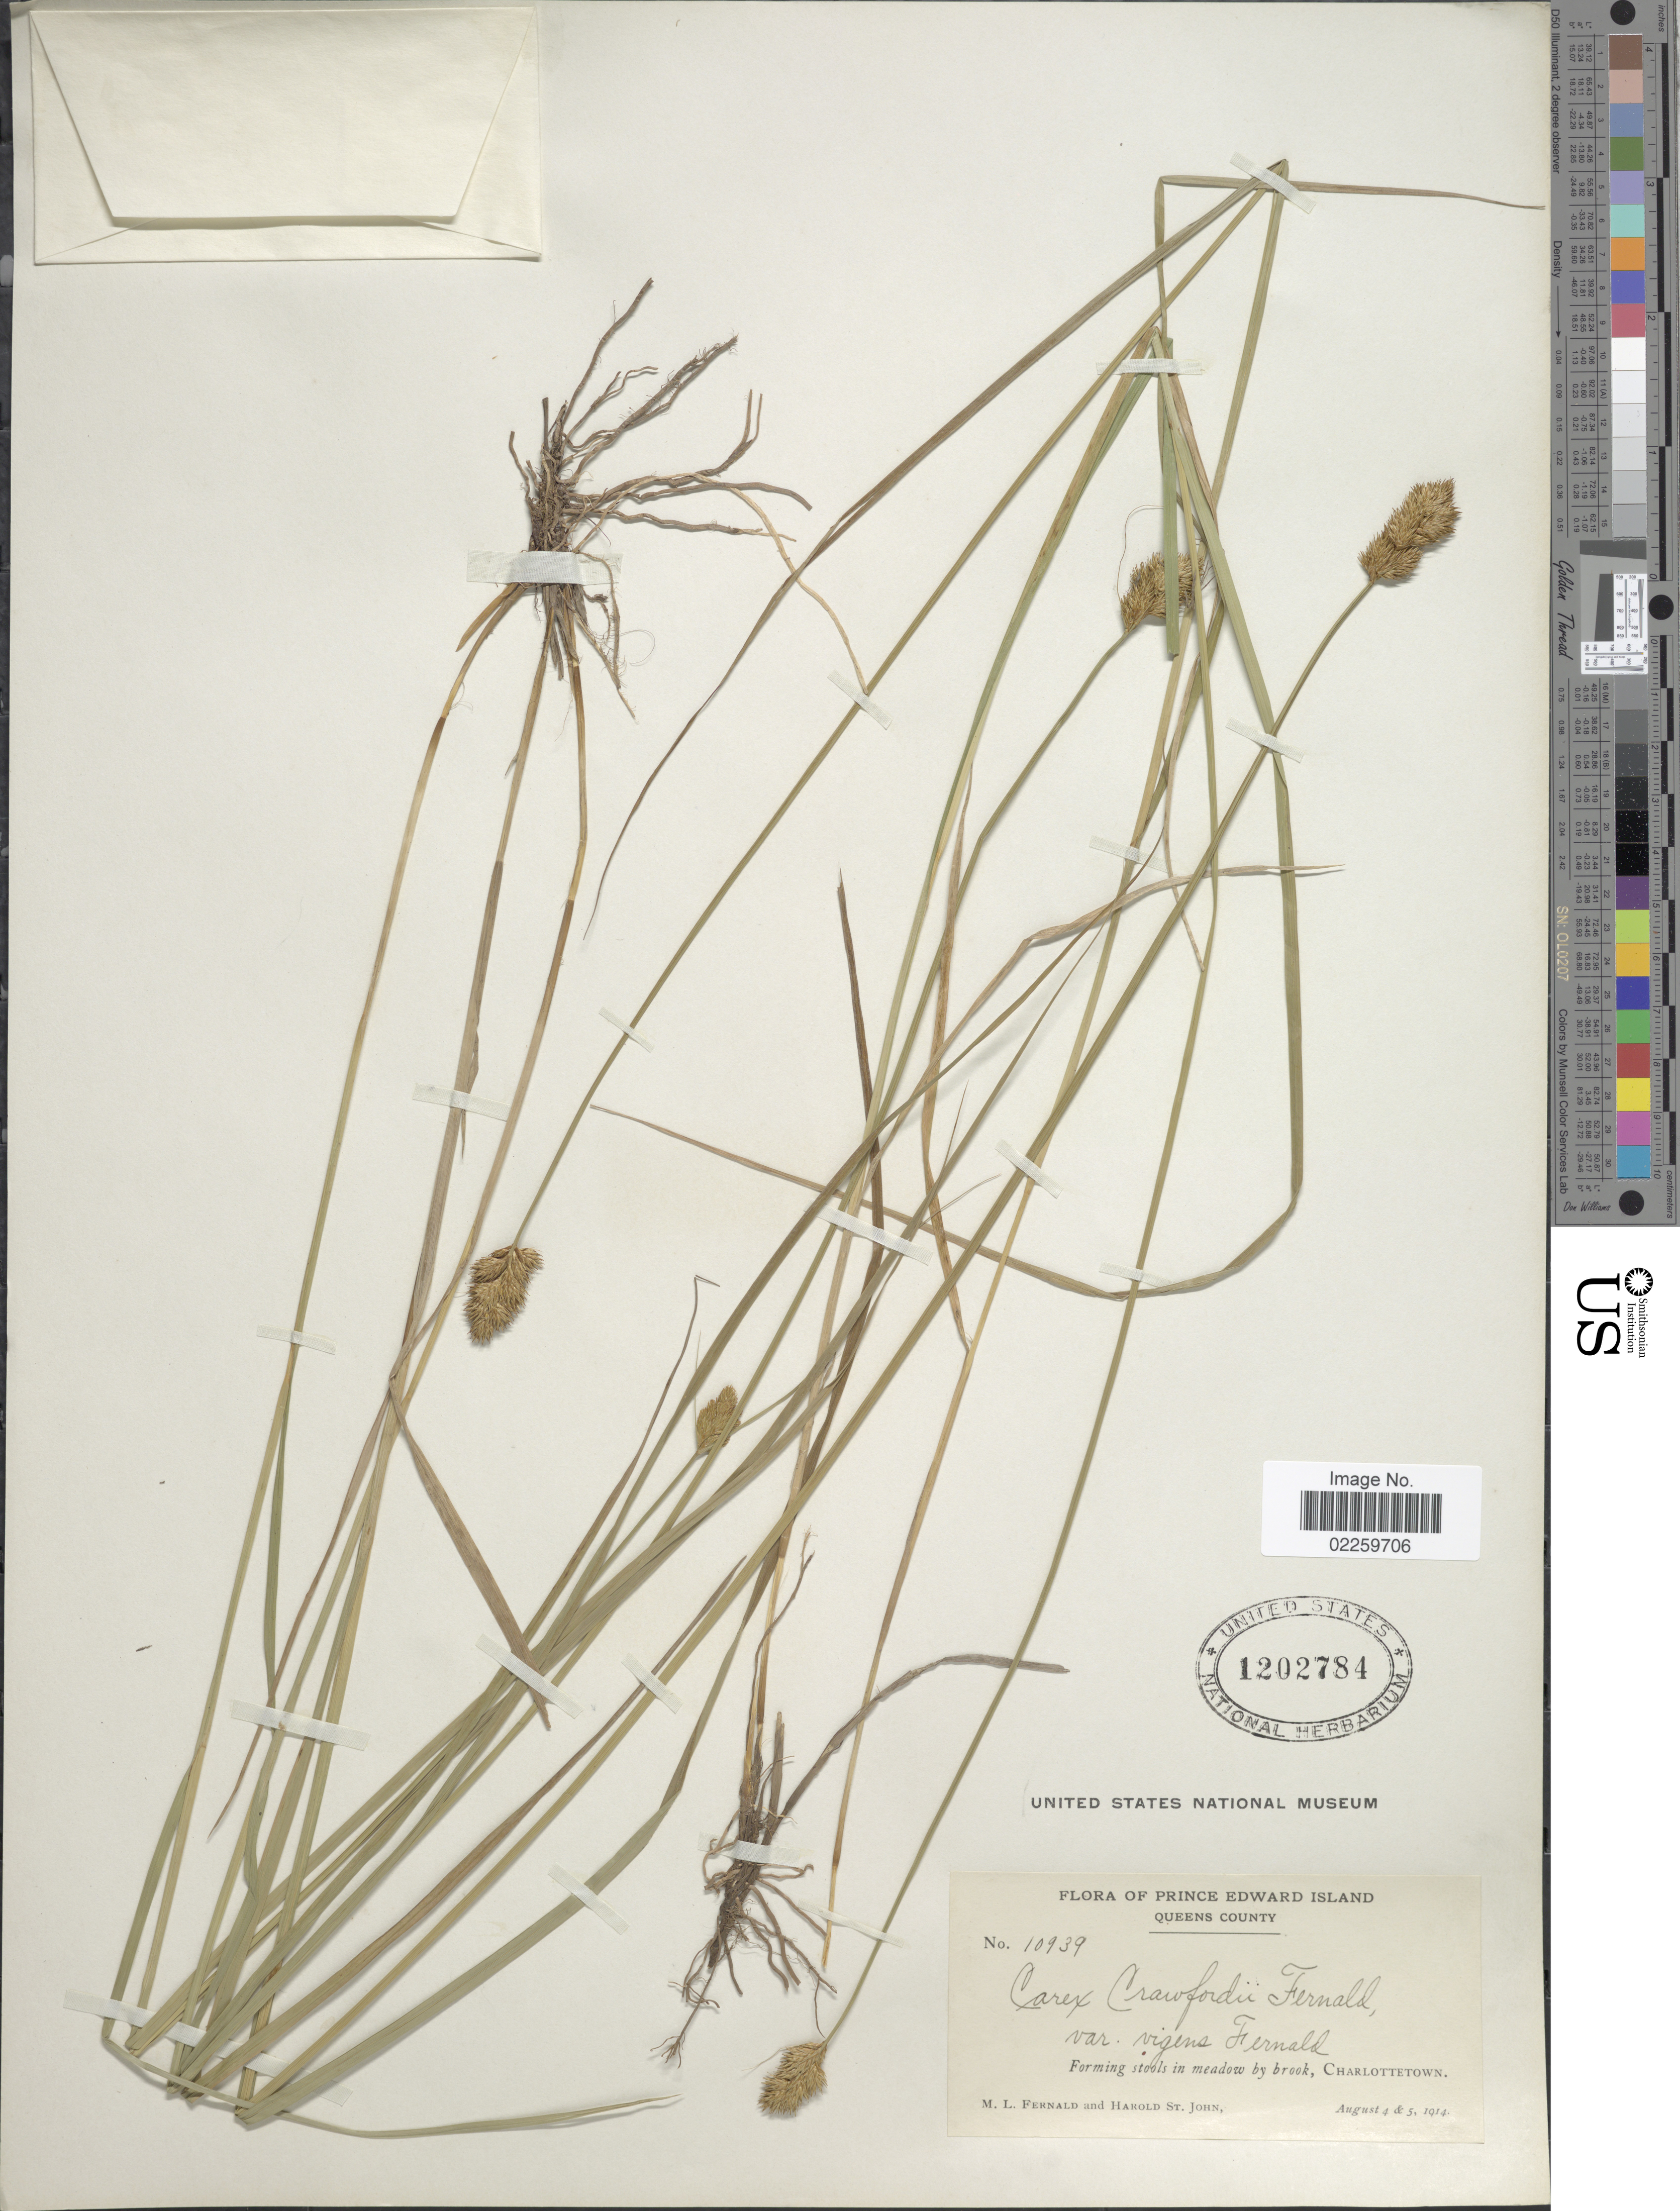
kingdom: Plantae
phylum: Tracheophyta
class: Liliopsida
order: Poales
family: Cyperaceae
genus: Carex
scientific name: Carex crawfordii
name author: Fernald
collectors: M. L. Fernald & H. St. John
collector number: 10939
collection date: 1914-08-04/1914-08-05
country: Canada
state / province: Prince Edward Island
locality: Queens County, in meadow by brook, CharlotteTown.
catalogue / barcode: US 1202784